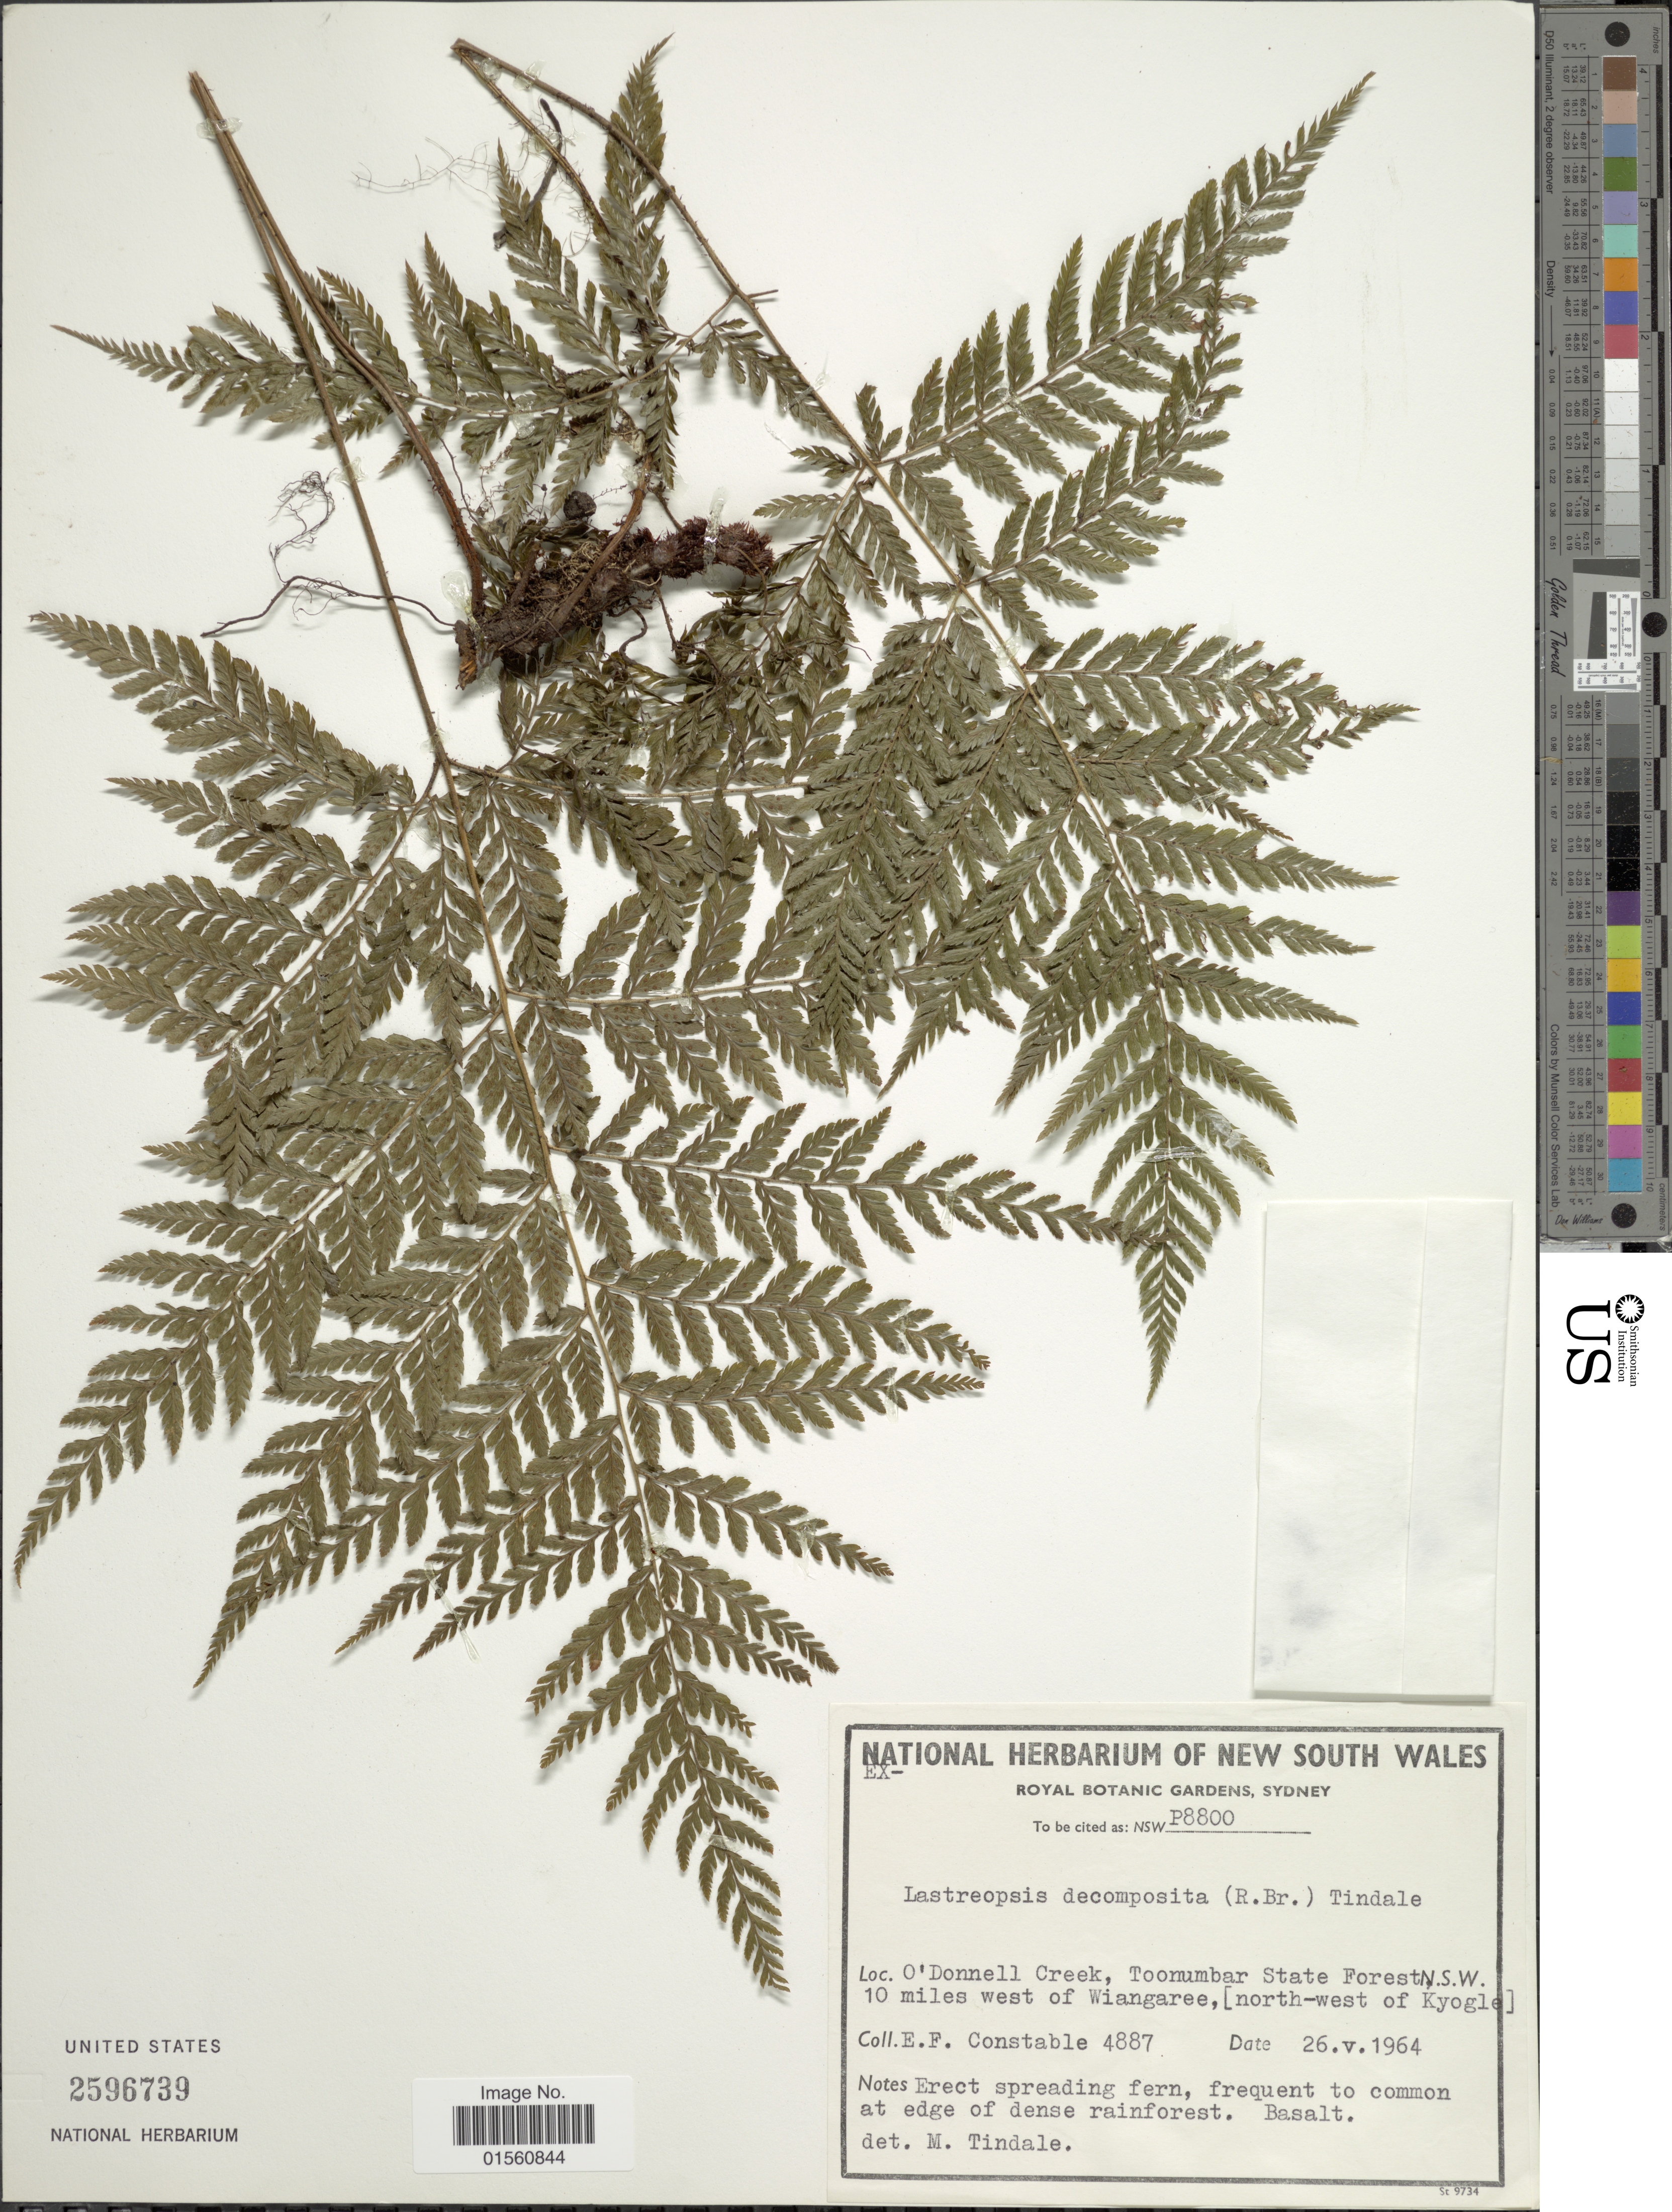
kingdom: Plantae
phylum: Tracheophyta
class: Polypodiopsida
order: Polypodiales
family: Dryopteridaceae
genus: Lastreopsis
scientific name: Lastreopsis decomposita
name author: (R. Br.) Tindale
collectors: E. F. Constable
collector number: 4887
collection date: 1964-05-26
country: Australia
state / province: New South Wales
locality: O'Donnell Creek, Toonumbar State Forest 10 miles west of Wiangaree, [north-west of Kyogle]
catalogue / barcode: US 2596739